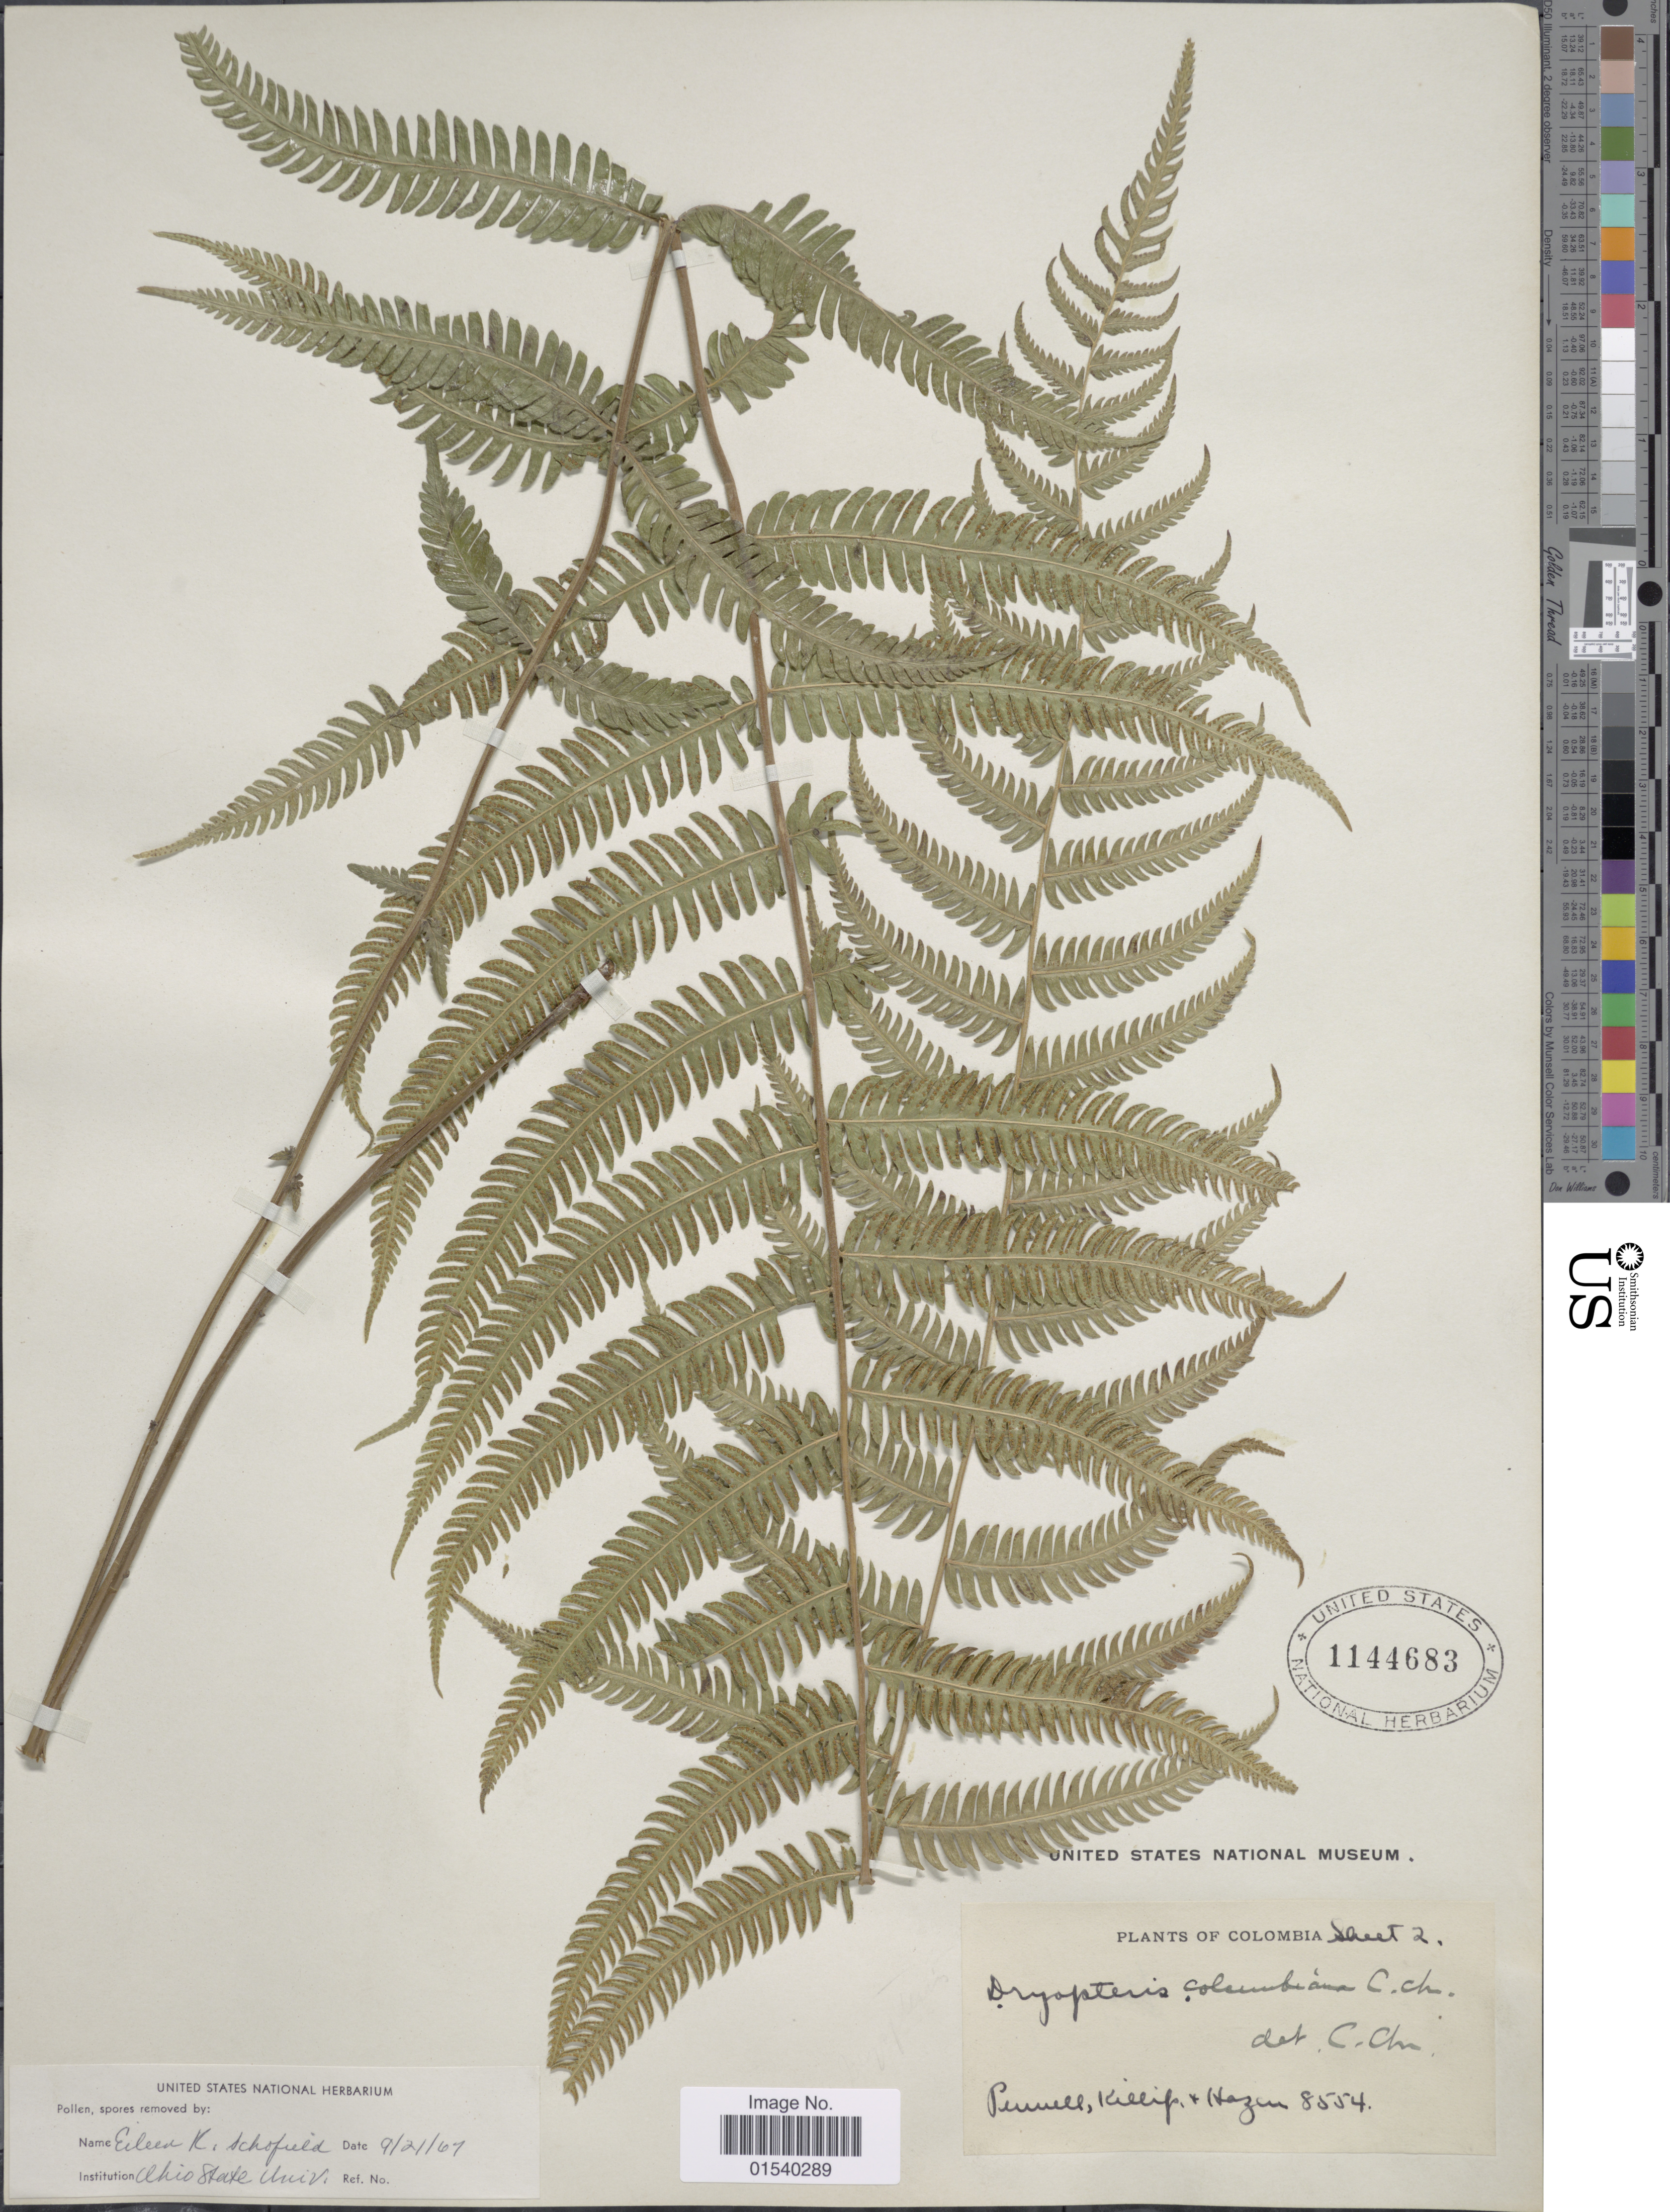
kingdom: Plantae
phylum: Tracheophyta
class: Polypodiopsida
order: Polypodiales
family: Thelypteridaceae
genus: Amauropelta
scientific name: Amauropelta oligocarpa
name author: (Humb. & Bonpl. ex Willd.) Pic. Serm.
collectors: -. Pennell & E. P. Killip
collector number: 8554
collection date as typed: Transcribed d/m/y: 9/12/67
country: Colombia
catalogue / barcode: US 1144683